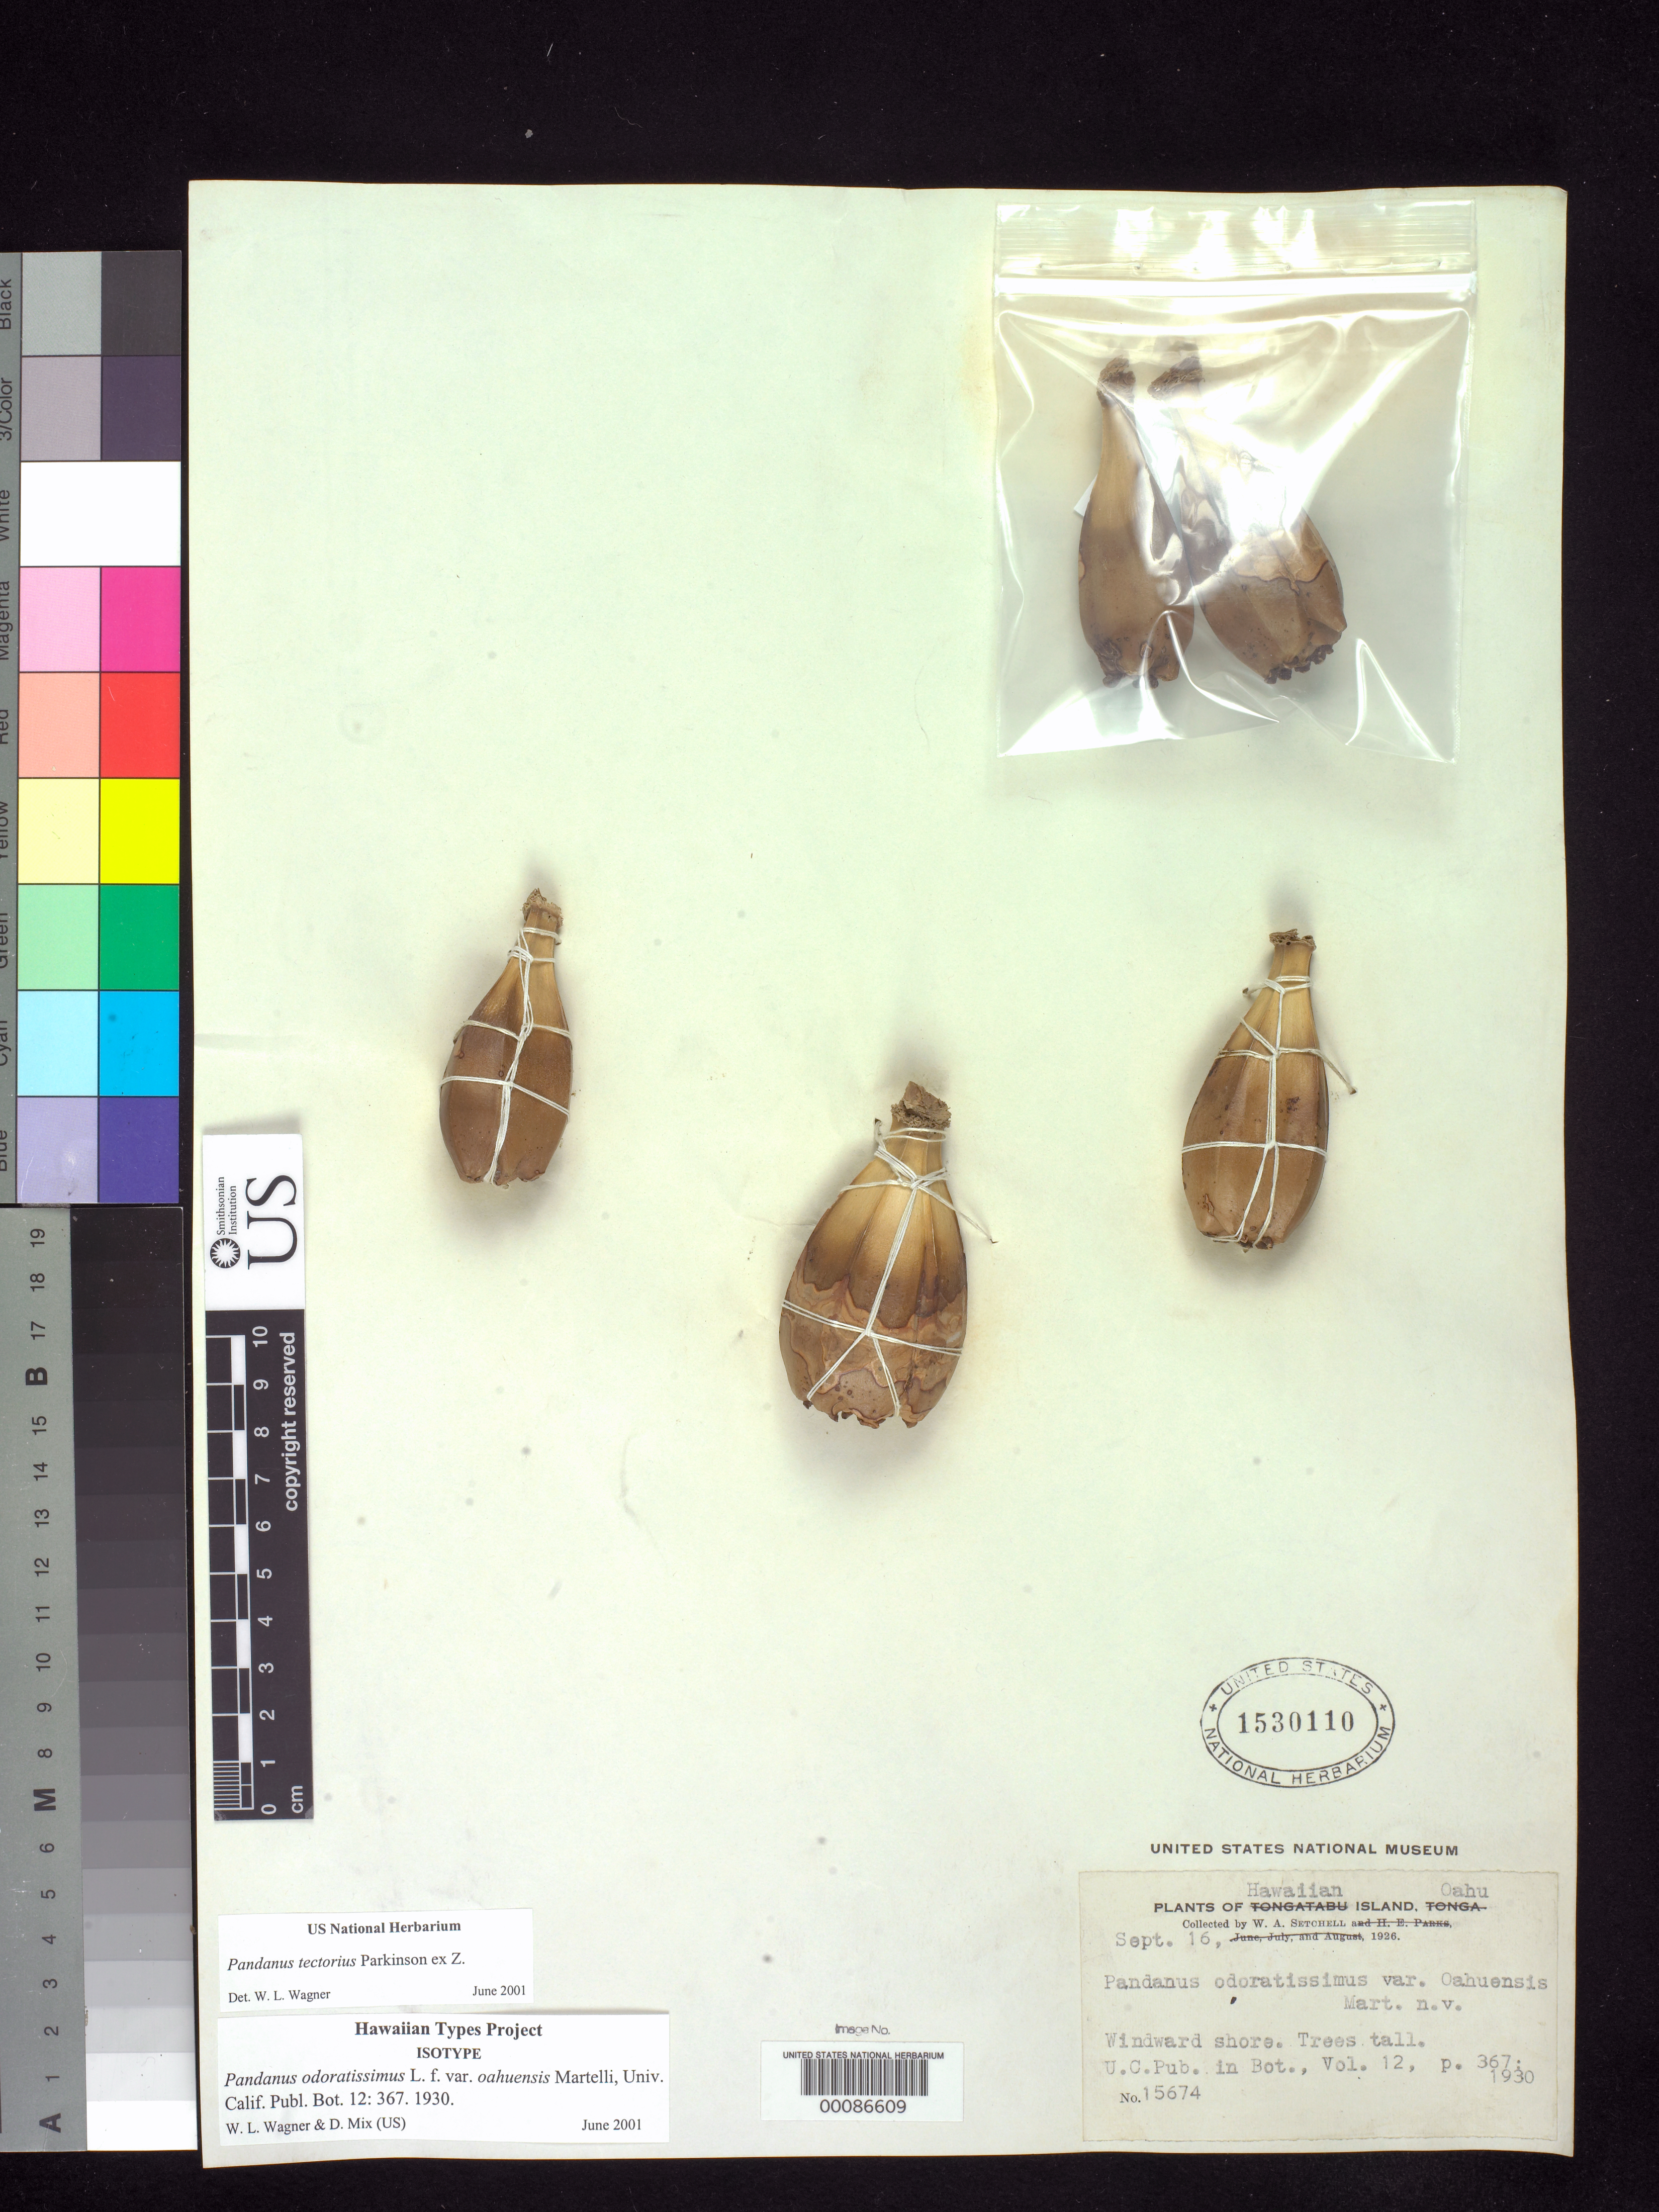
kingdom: Plantae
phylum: Tracheophyta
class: Liliopsida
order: Pandanales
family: Pandanaceae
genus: Pandanus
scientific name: Pandanus odoratissimus var. oahuensis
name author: Martelli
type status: Isotype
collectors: W. Setchell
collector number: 15674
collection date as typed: Sep 1926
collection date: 1926-09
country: United States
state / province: Hawaii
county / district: Honolulu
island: Oahu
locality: Windward shore.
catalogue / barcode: US 1530110